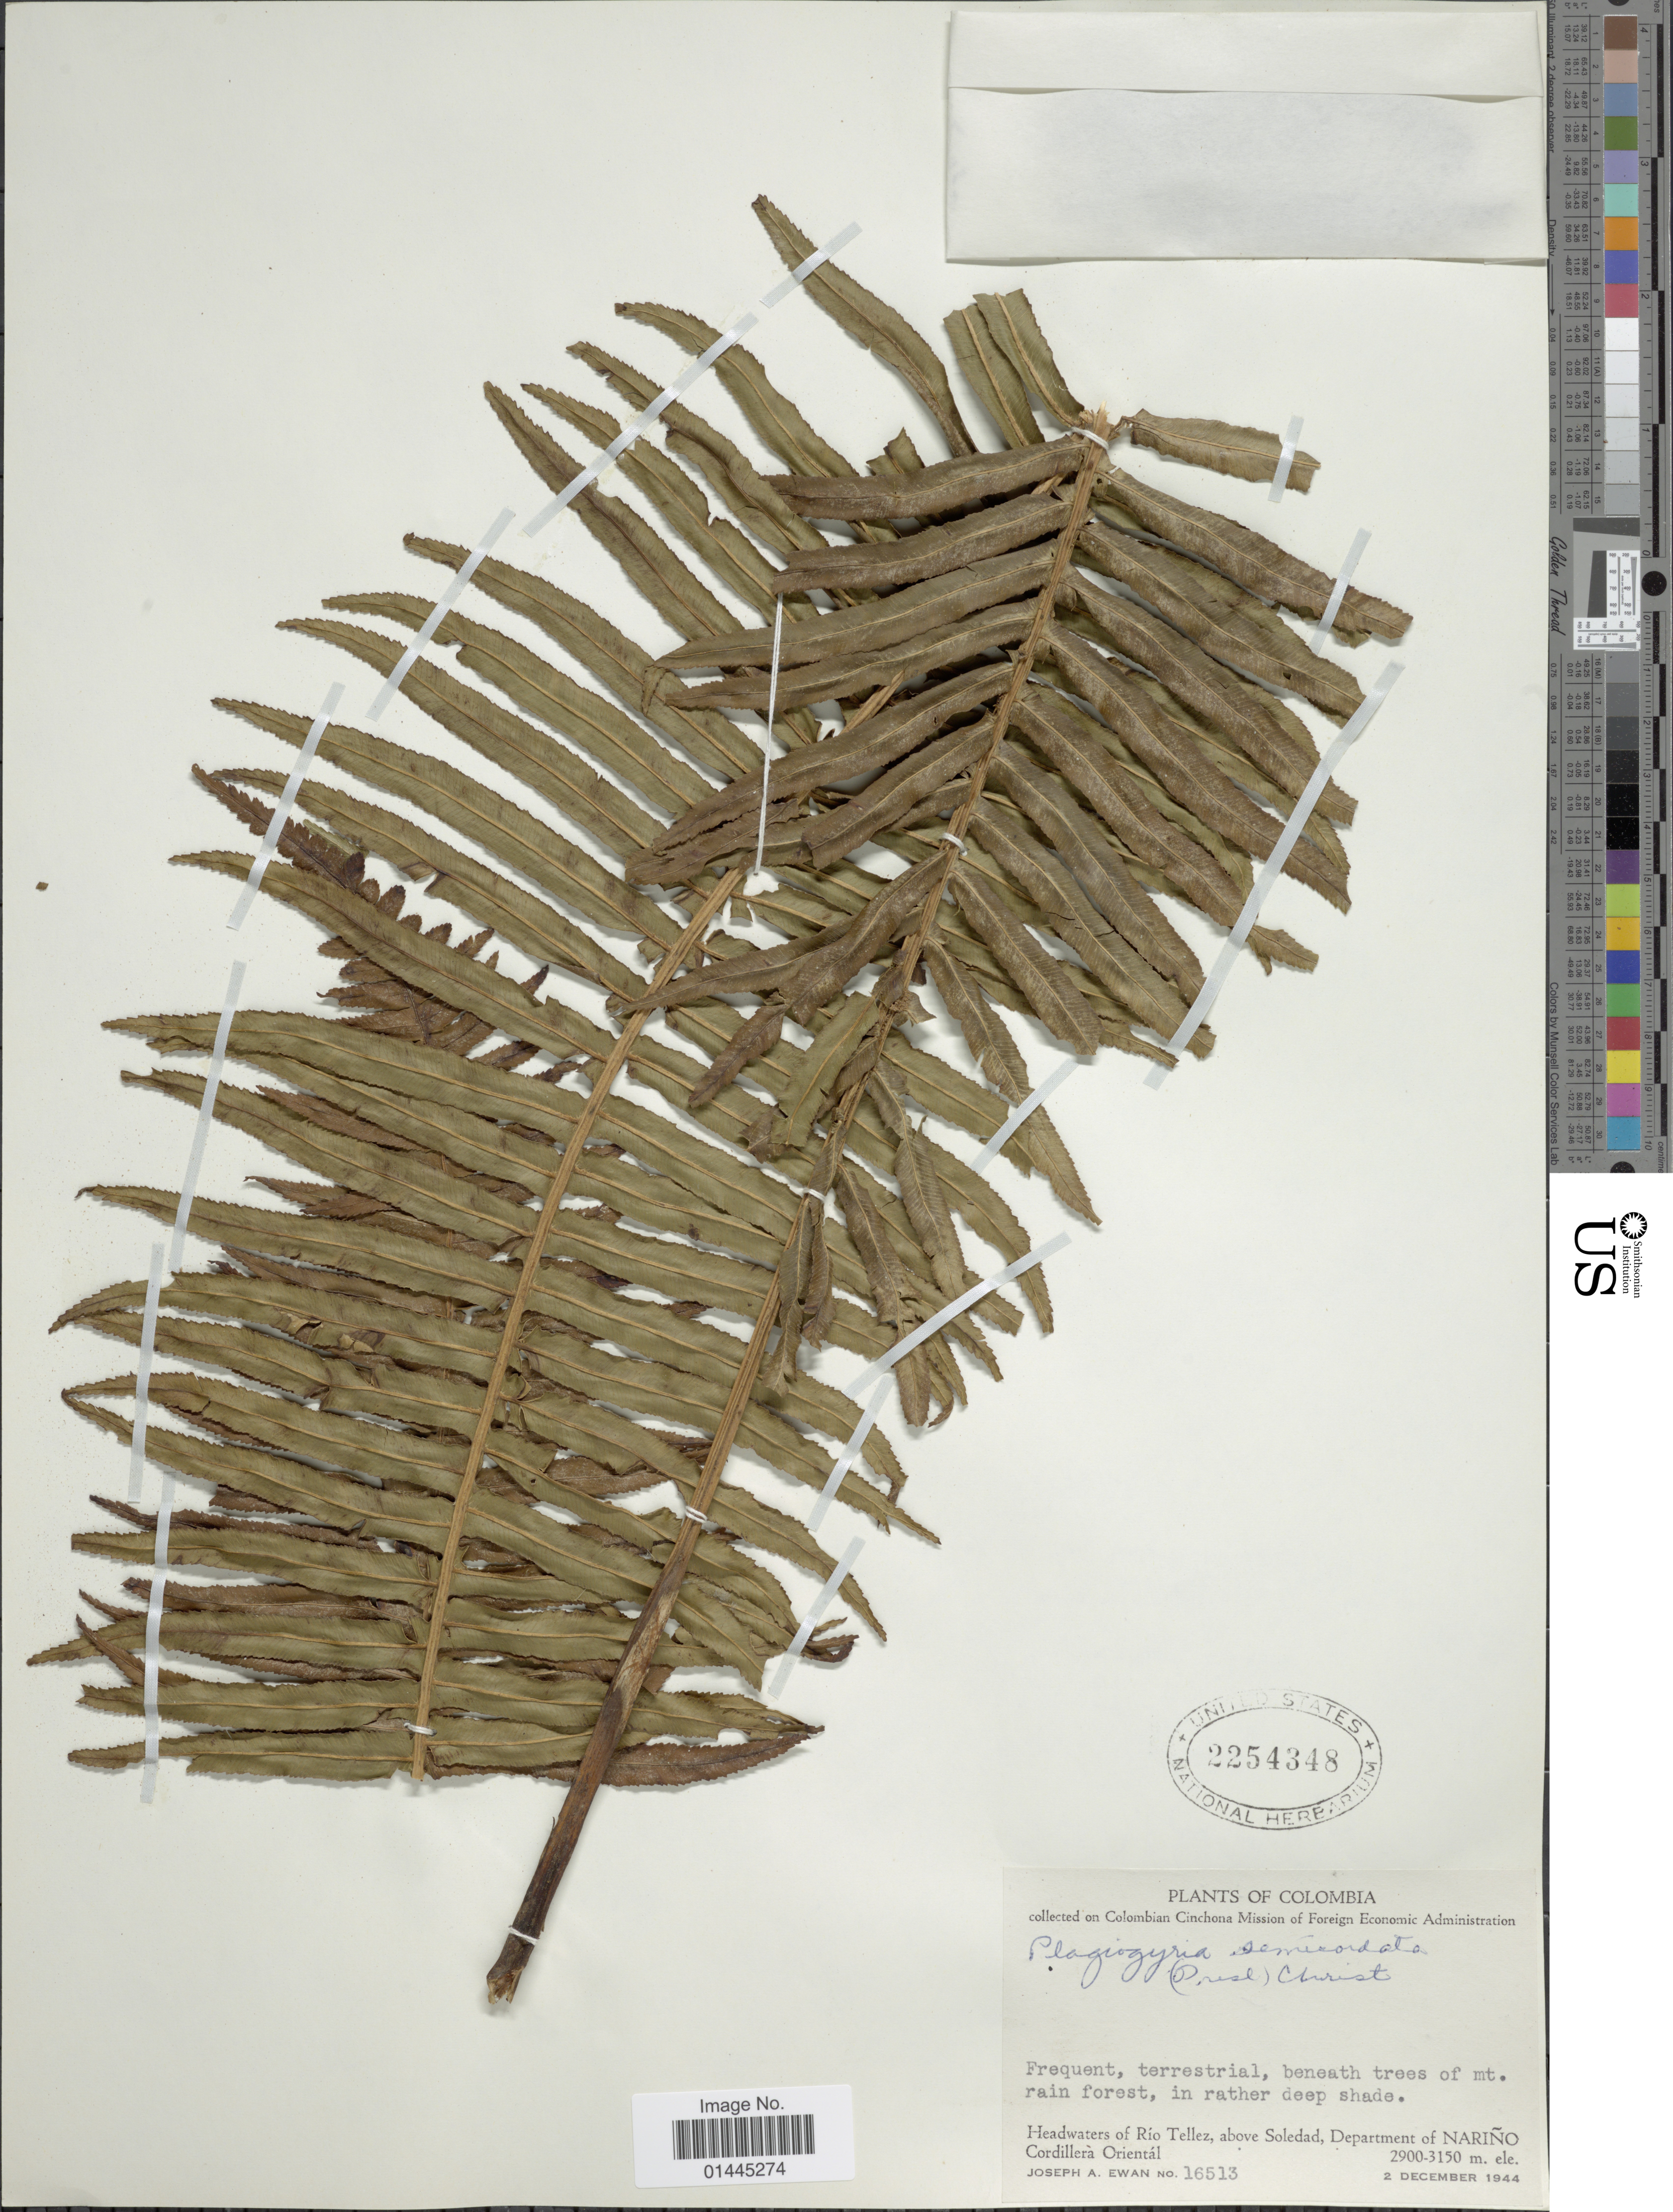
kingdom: Plantae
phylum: Tracheophyta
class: Polypodiopsida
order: Cyatheales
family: Plagiogyriaceae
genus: Plagiogyria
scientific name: Plagiogyria costaricensis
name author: Mett. ex Kuhn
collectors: J. A. Ewan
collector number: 16513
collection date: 1944-12-02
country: Colombia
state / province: Nariño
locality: Headwaters of Rio Tellez, above Soledad, Cordillera Oriental.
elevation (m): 2900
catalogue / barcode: US 2254348